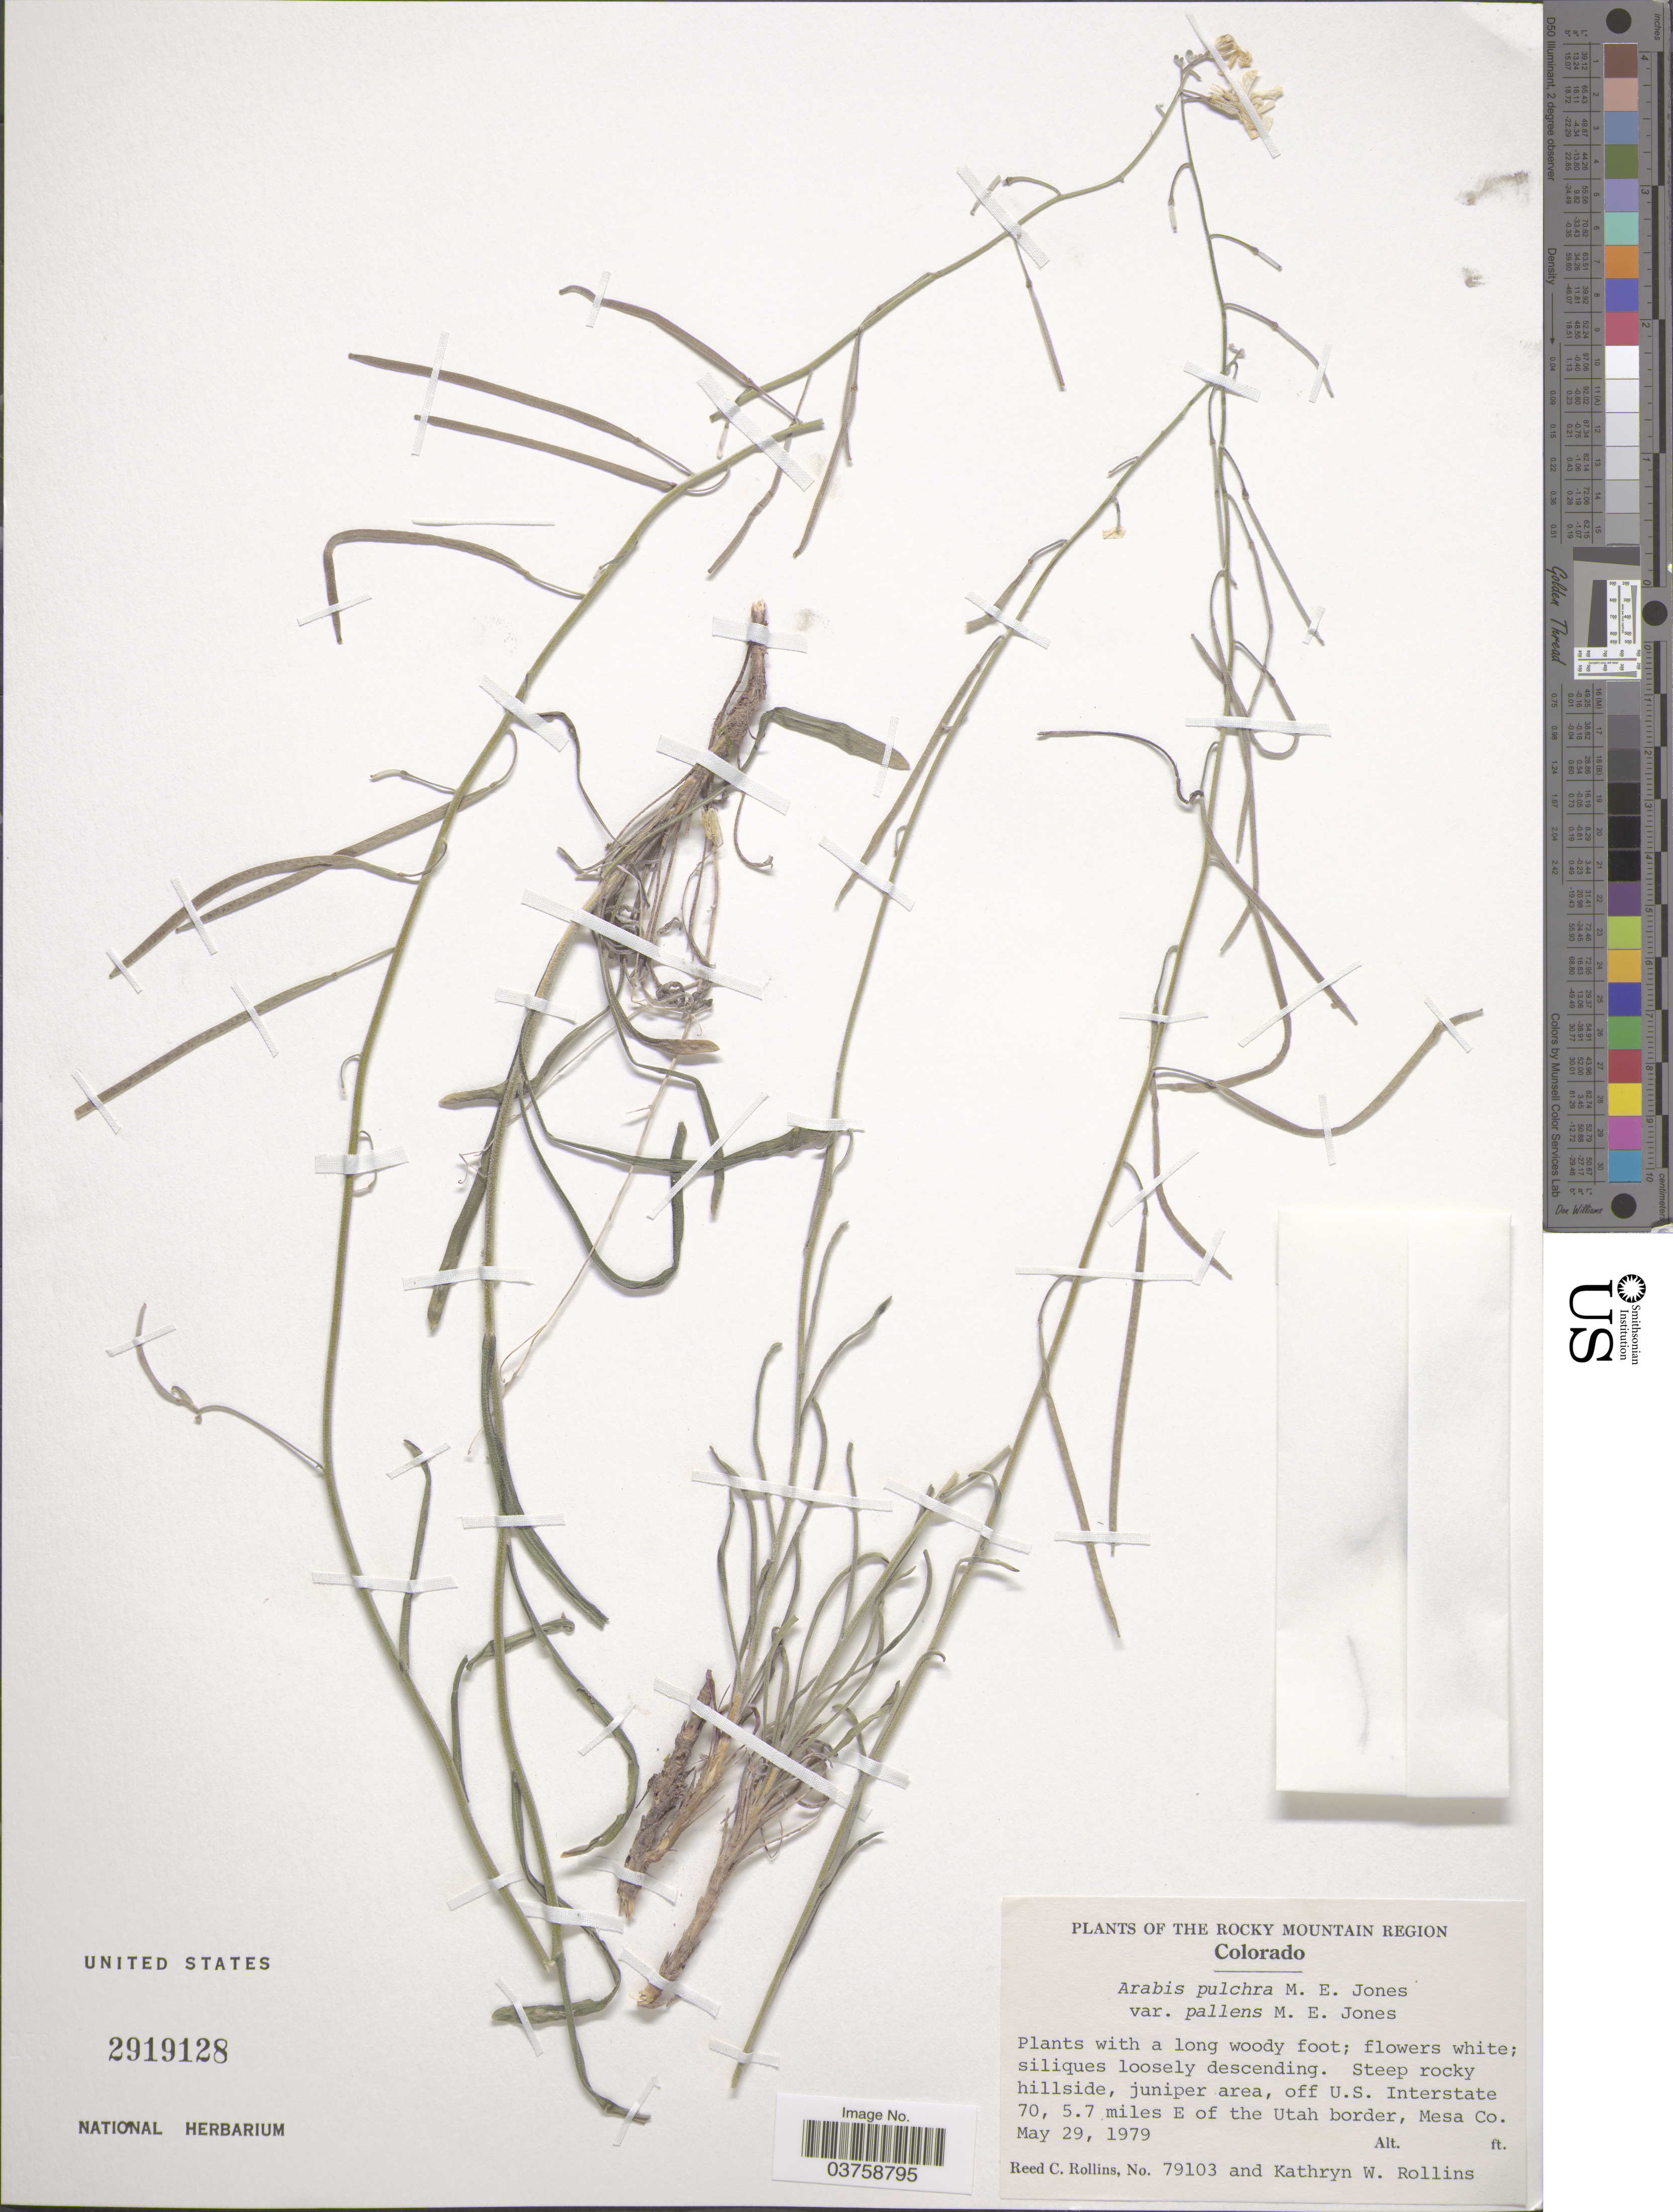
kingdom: Plantae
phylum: Tracheophyta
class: Magnoliopsida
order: Brassicales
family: Brassicaceae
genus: Arabis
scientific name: Arabis pulchra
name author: M.E. Jones ex S. Watson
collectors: R. C. Rollins & K. W. Rollins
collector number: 79103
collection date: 1979-05-29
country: United States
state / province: Colorado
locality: The Rocky Mountain Region. Juniper area, off U.S. Interstate 70, 5.7 miles E of the Utah border, Mesa Co.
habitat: steep rocky hillside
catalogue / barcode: US 2919128